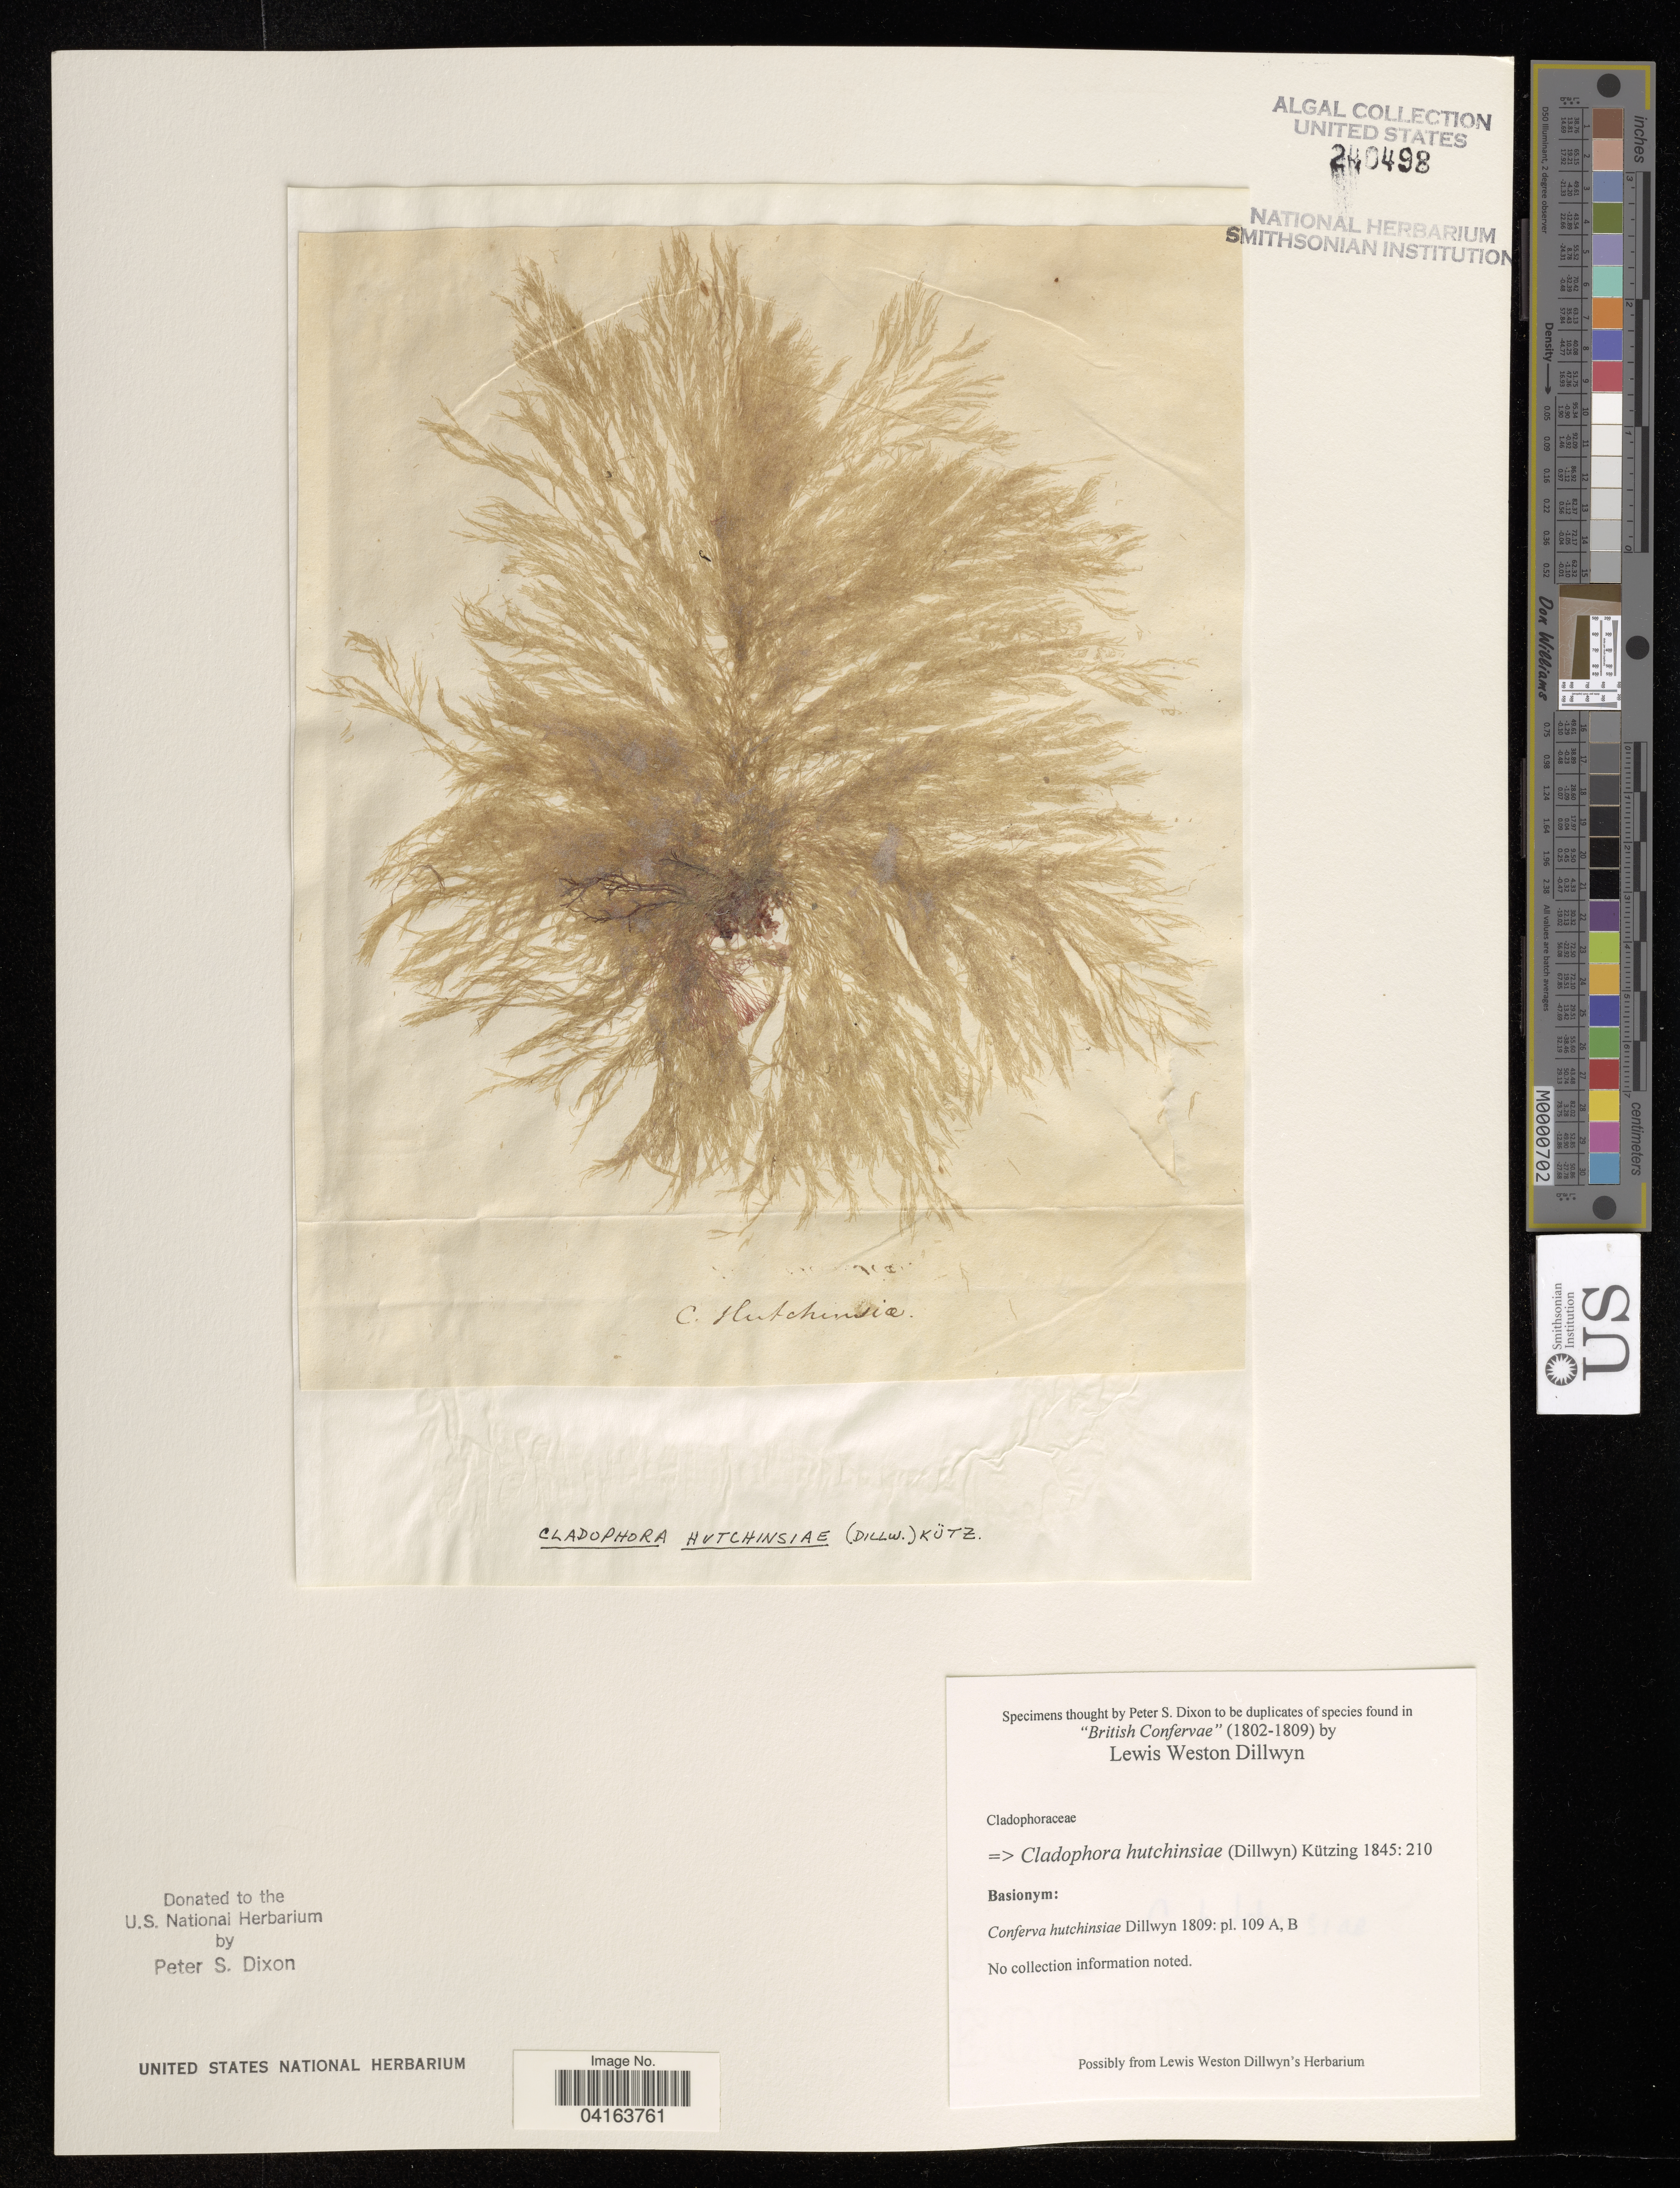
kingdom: Plantae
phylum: Chlorophyta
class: Ulvophyceae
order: Cladophorales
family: Cladophoraceae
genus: Cladophora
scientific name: Cladophora hutchinsiae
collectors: P. S. Dixon & L. W. Dillwyn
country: United Kingdom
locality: British Confervae.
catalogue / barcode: US 240498